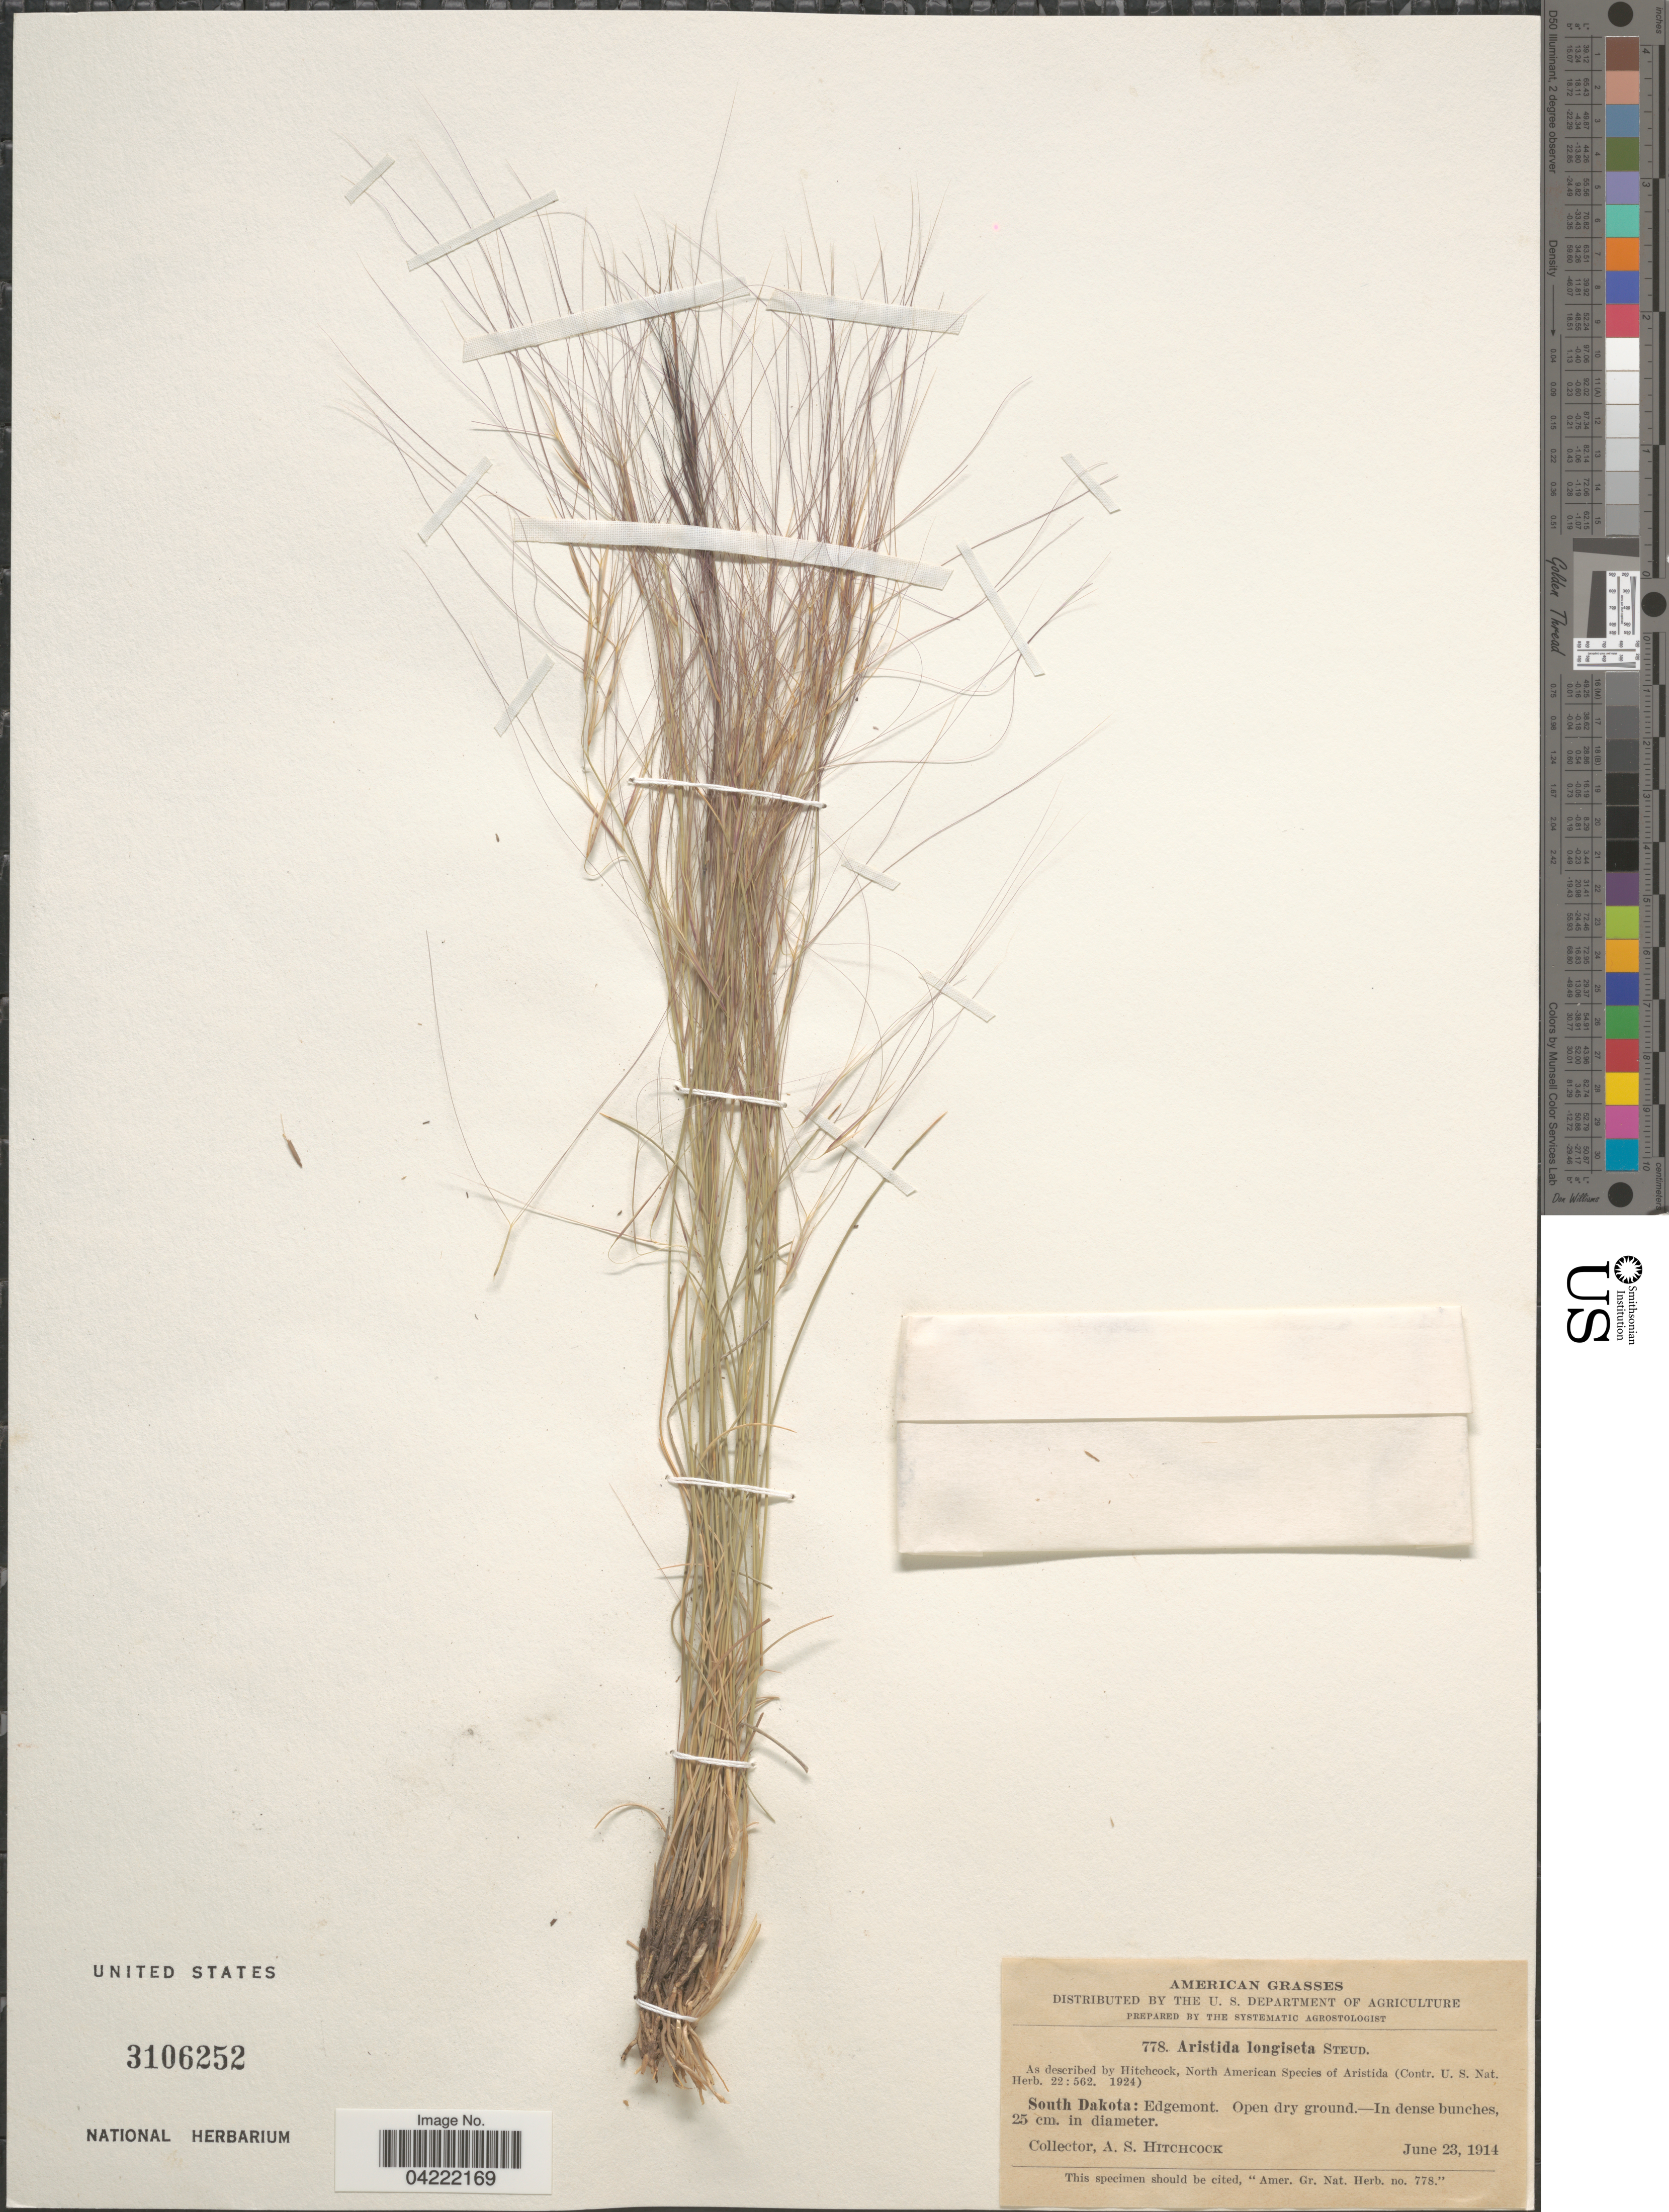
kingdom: Plantae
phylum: Tracheophyta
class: Liliopsida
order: Poales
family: Poaceae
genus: Aristida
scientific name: Aristida purpurea var. longiseta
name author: (Steud.) Vasey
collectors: A. S. Hitchcock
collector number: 778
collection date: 1914-06-23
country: United States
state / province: South Dakota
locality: Edgemont.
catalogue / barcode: US 3106252